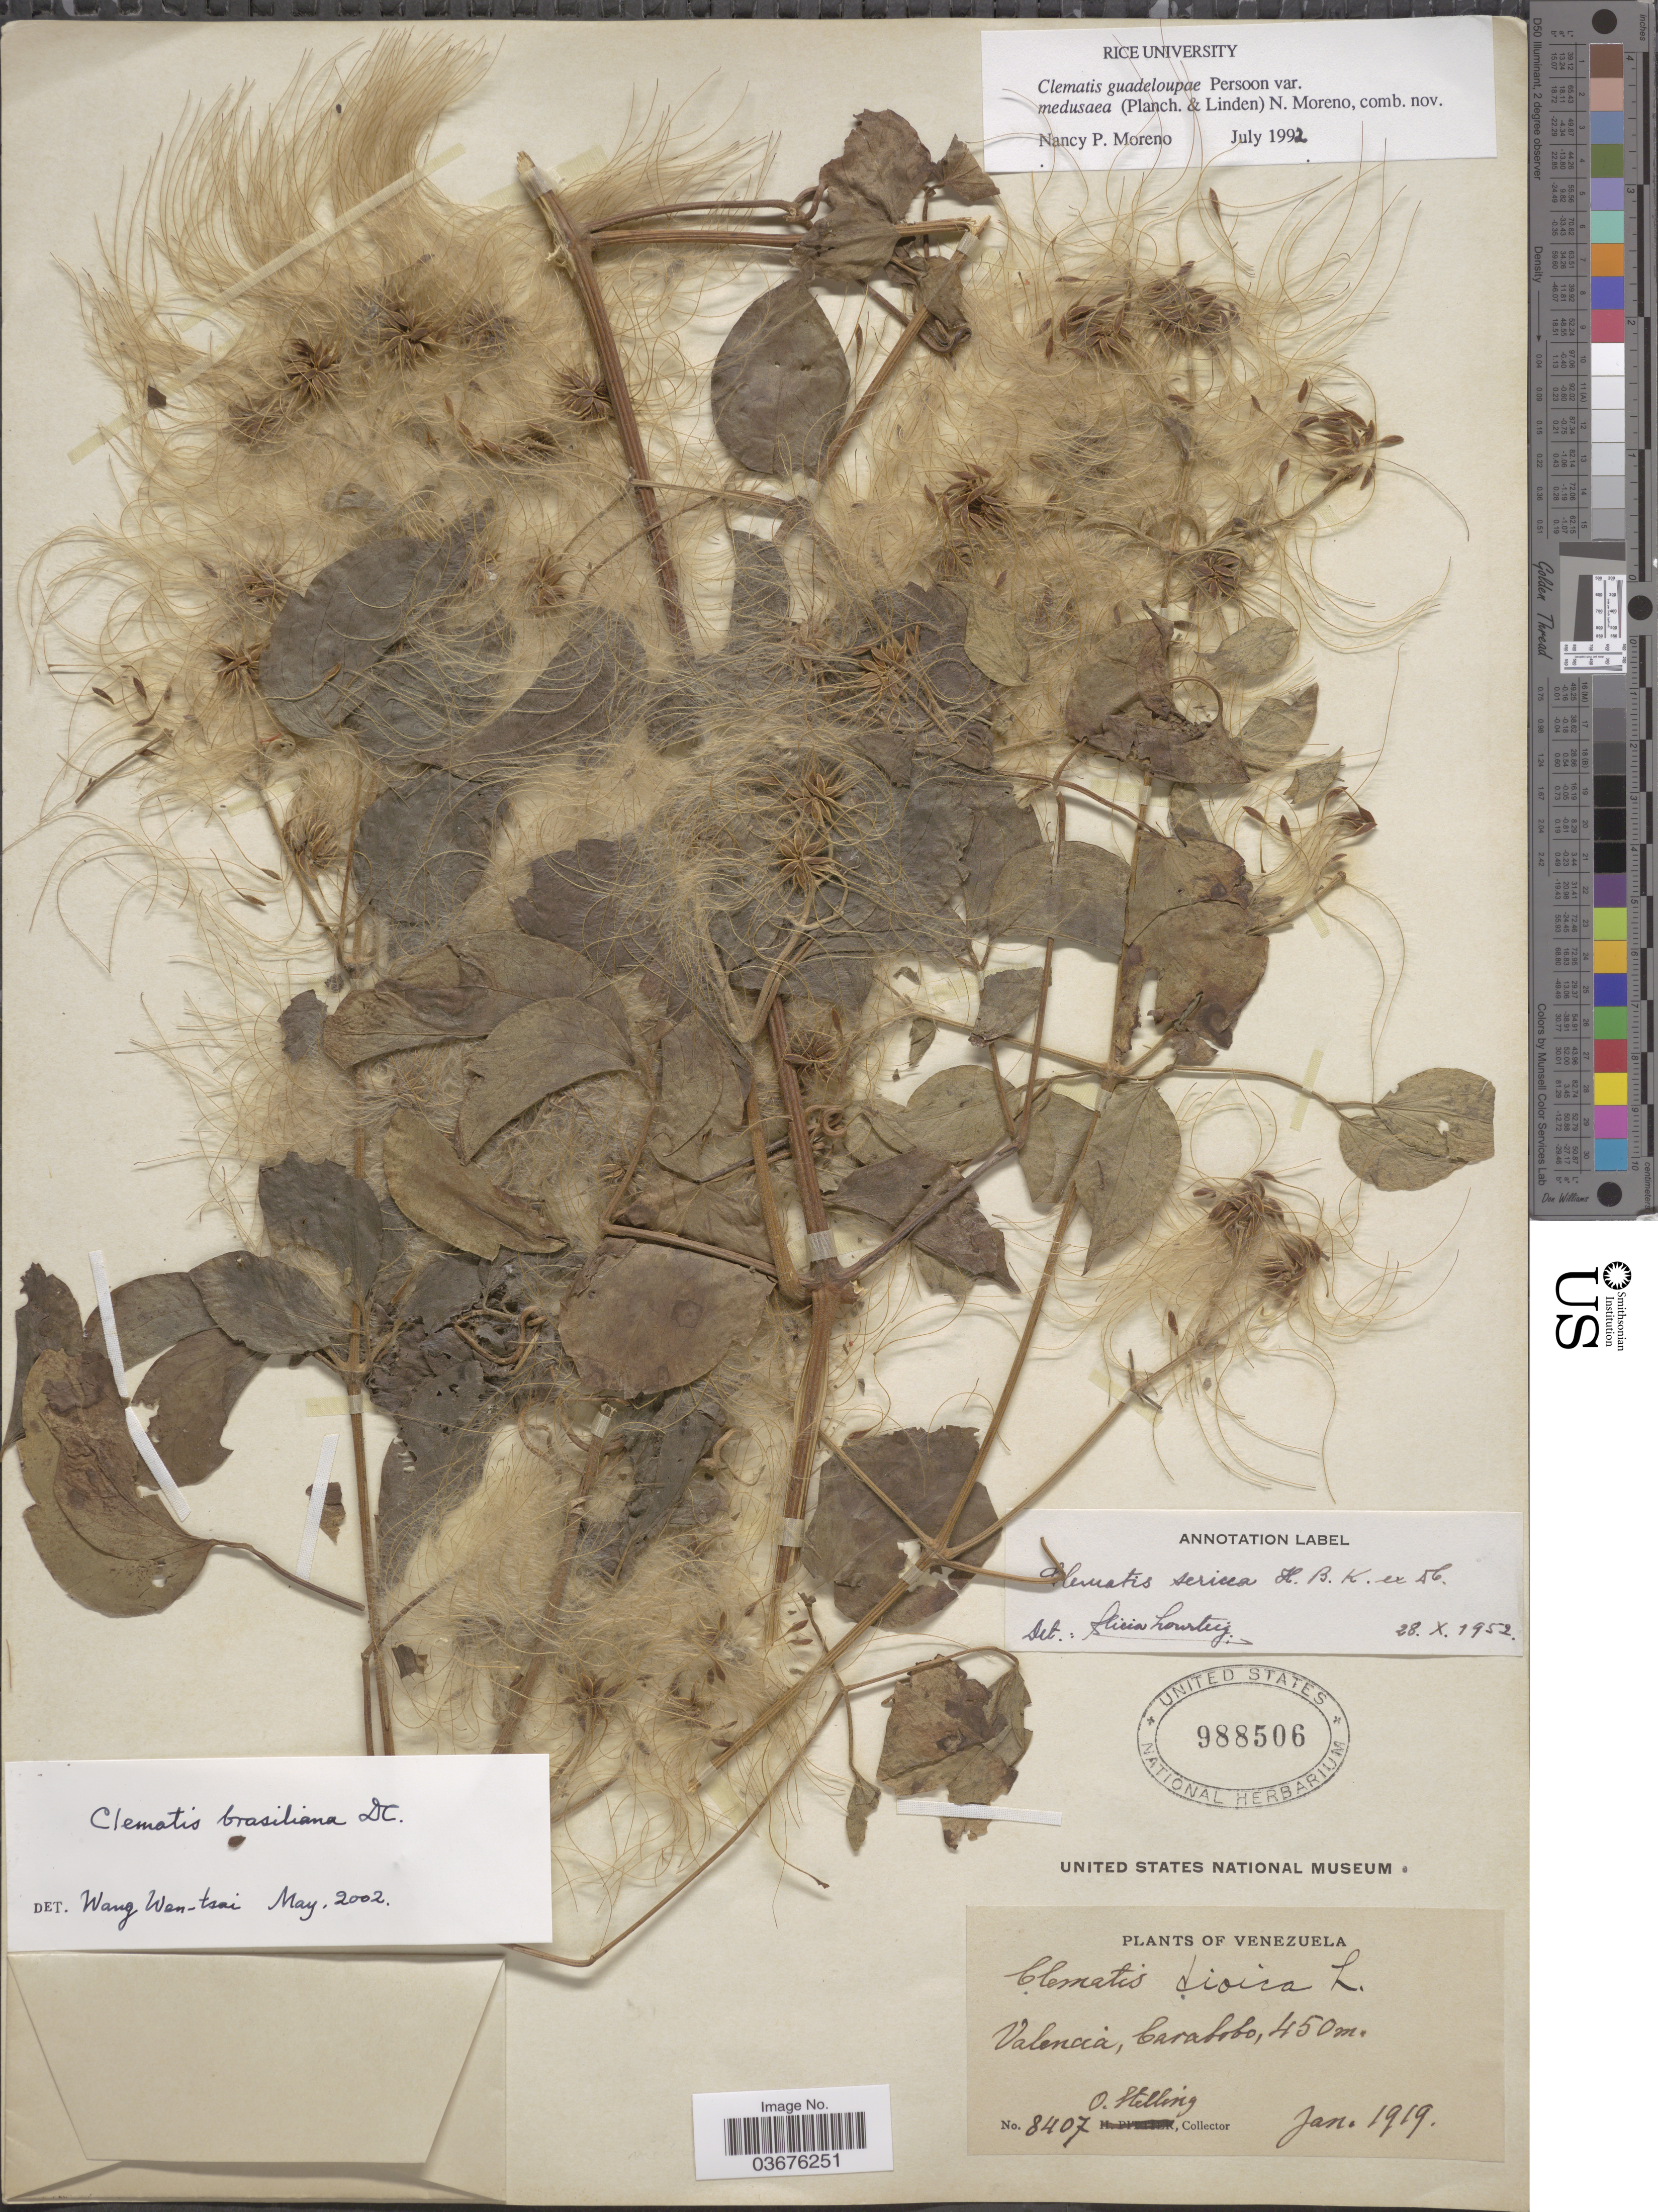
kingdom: Plantae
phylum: Tracheophyta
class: Magnoliopsida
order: Ranunculales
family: Ranunculaceae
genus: Clematis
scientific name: Clematis brasiliana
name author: DC.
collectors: O. Stelling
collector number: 8407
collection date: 1919-01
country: Venezuela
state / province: Carabobo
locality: Valencia.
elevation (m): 450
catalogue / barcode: US 988506